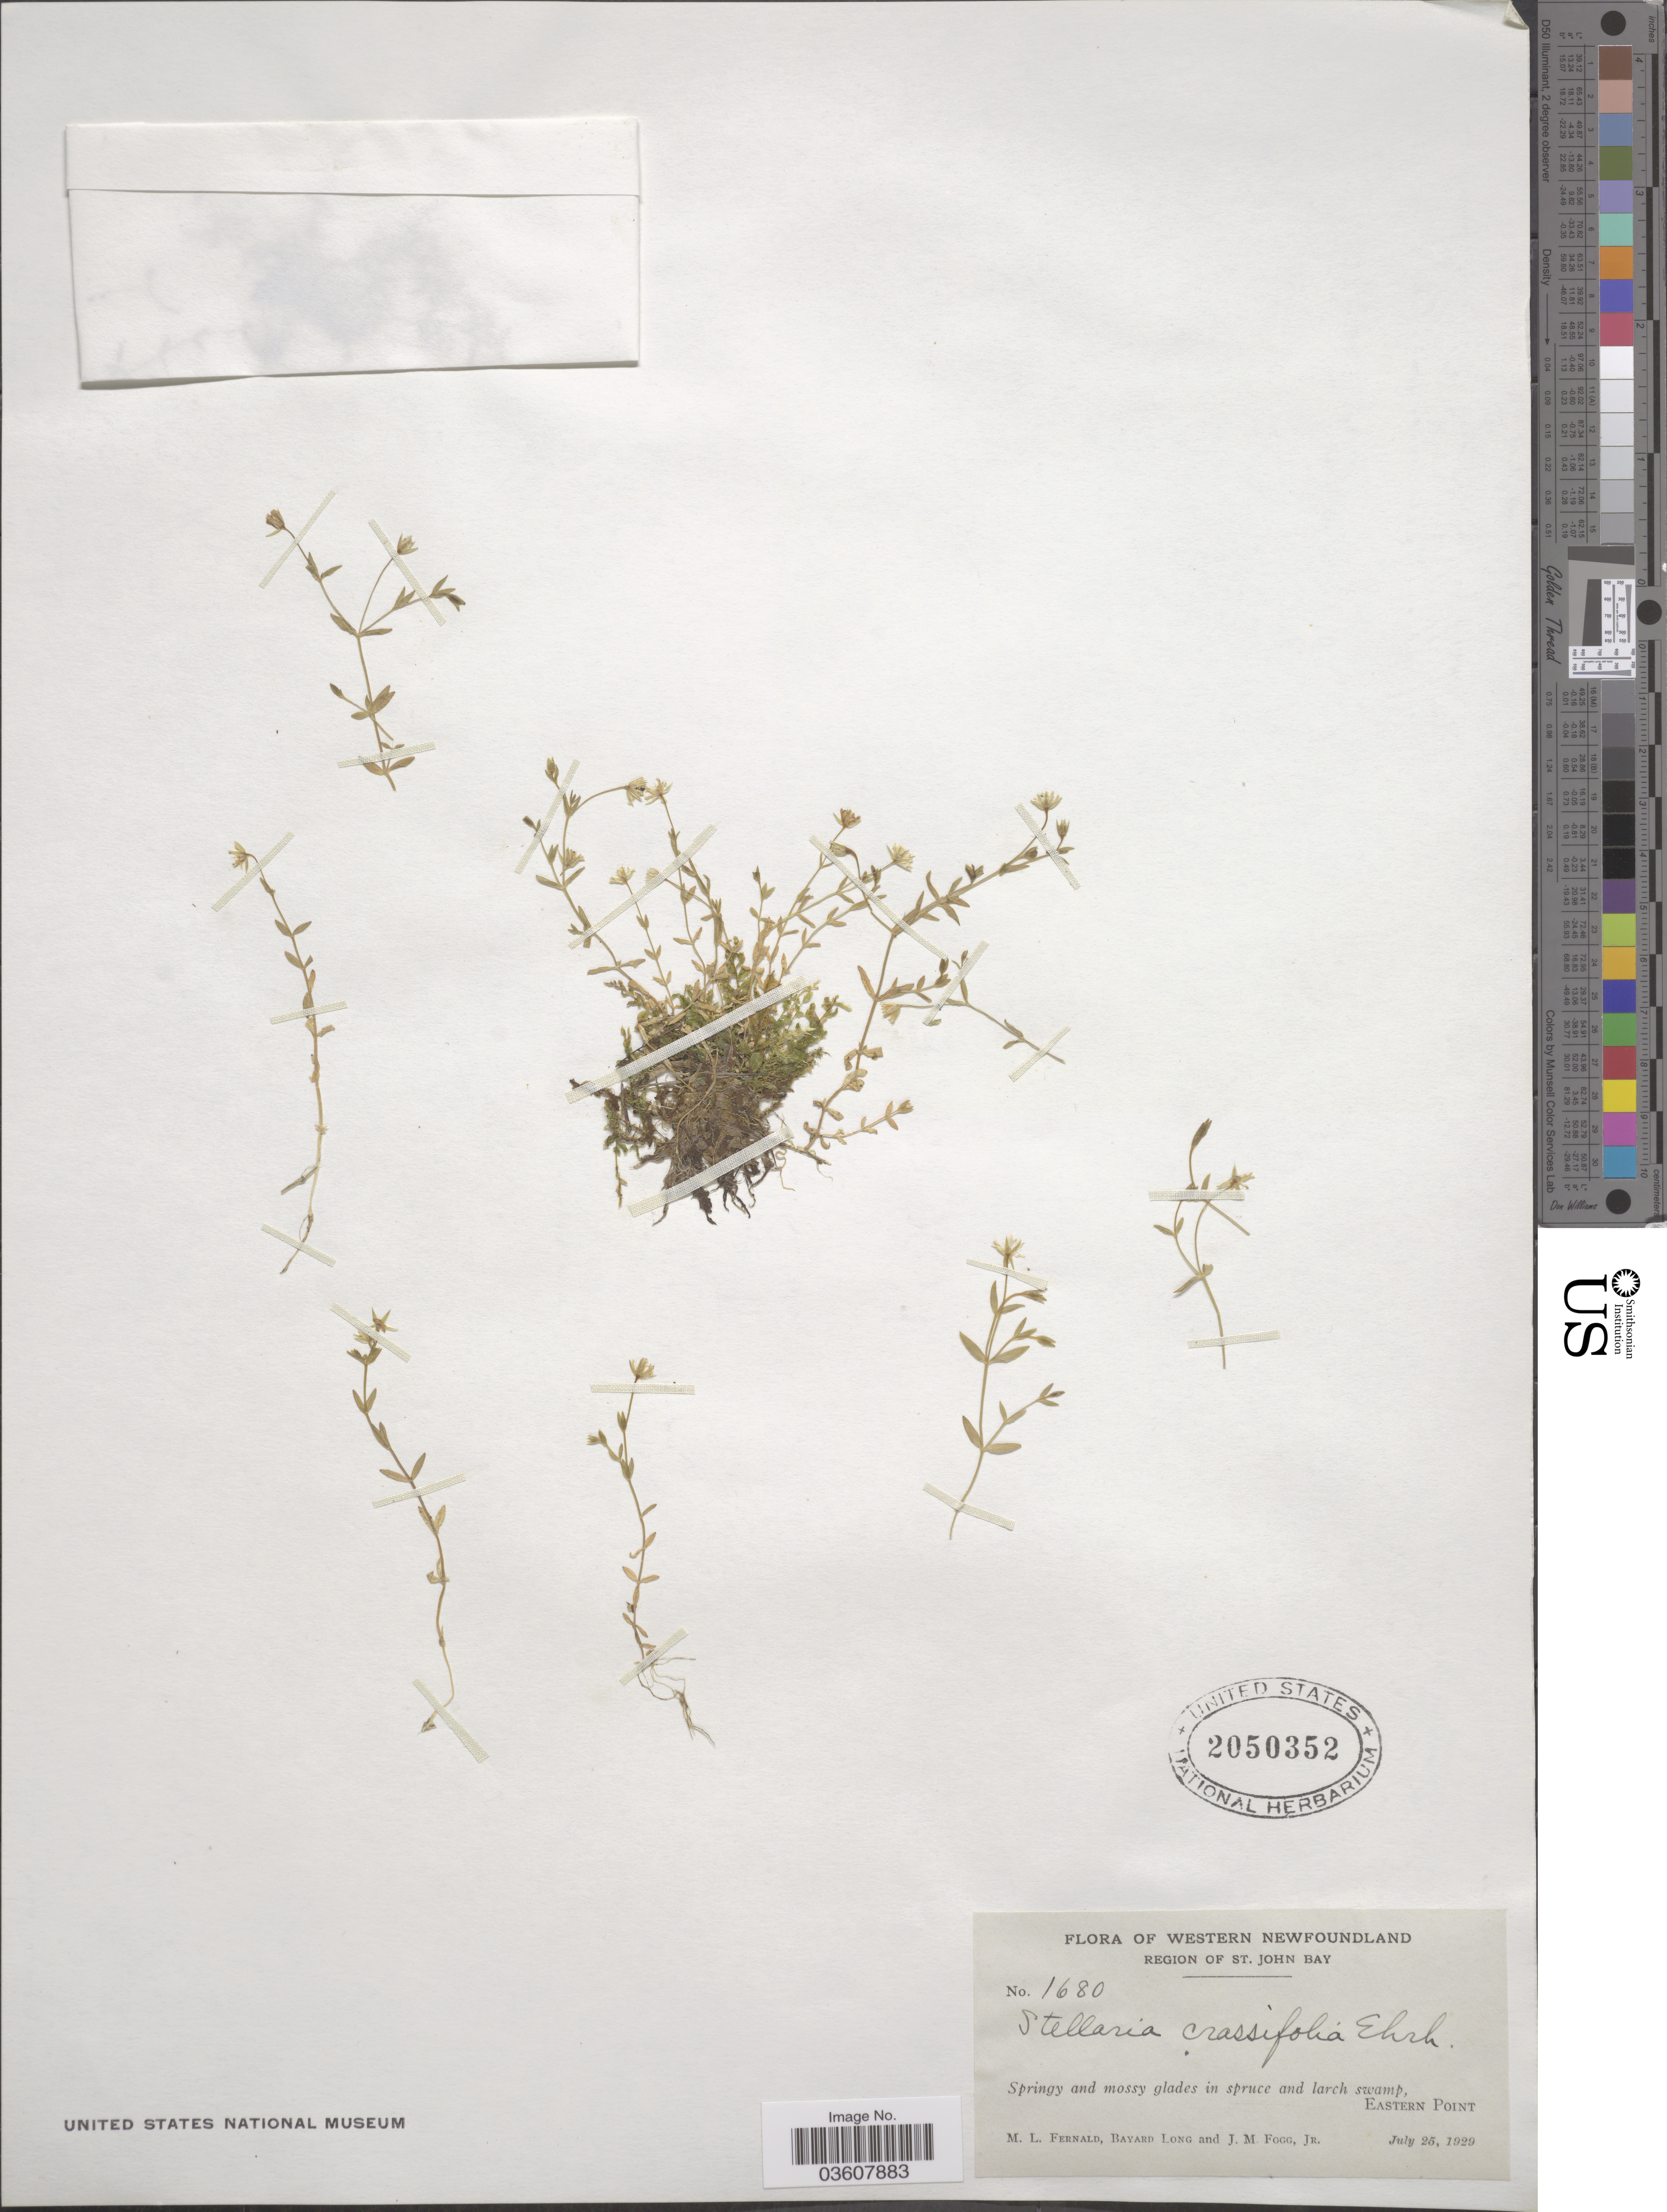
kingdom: Plantae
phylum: Tracheophyta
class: Magnoliopsida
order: Caryophyllales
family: Caryophyllaceae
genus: Stellaria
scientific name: Stellaria crassifolia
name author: Ehrh.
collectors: M. L. Fernald, B. Long & J. Fogg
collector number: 1680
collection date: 1929-07-25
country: Canada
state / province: Newfoundland and Labrador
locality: Western Newfoundland. Region of St. John Bay. Eastern Point.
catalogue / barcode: US 2050352